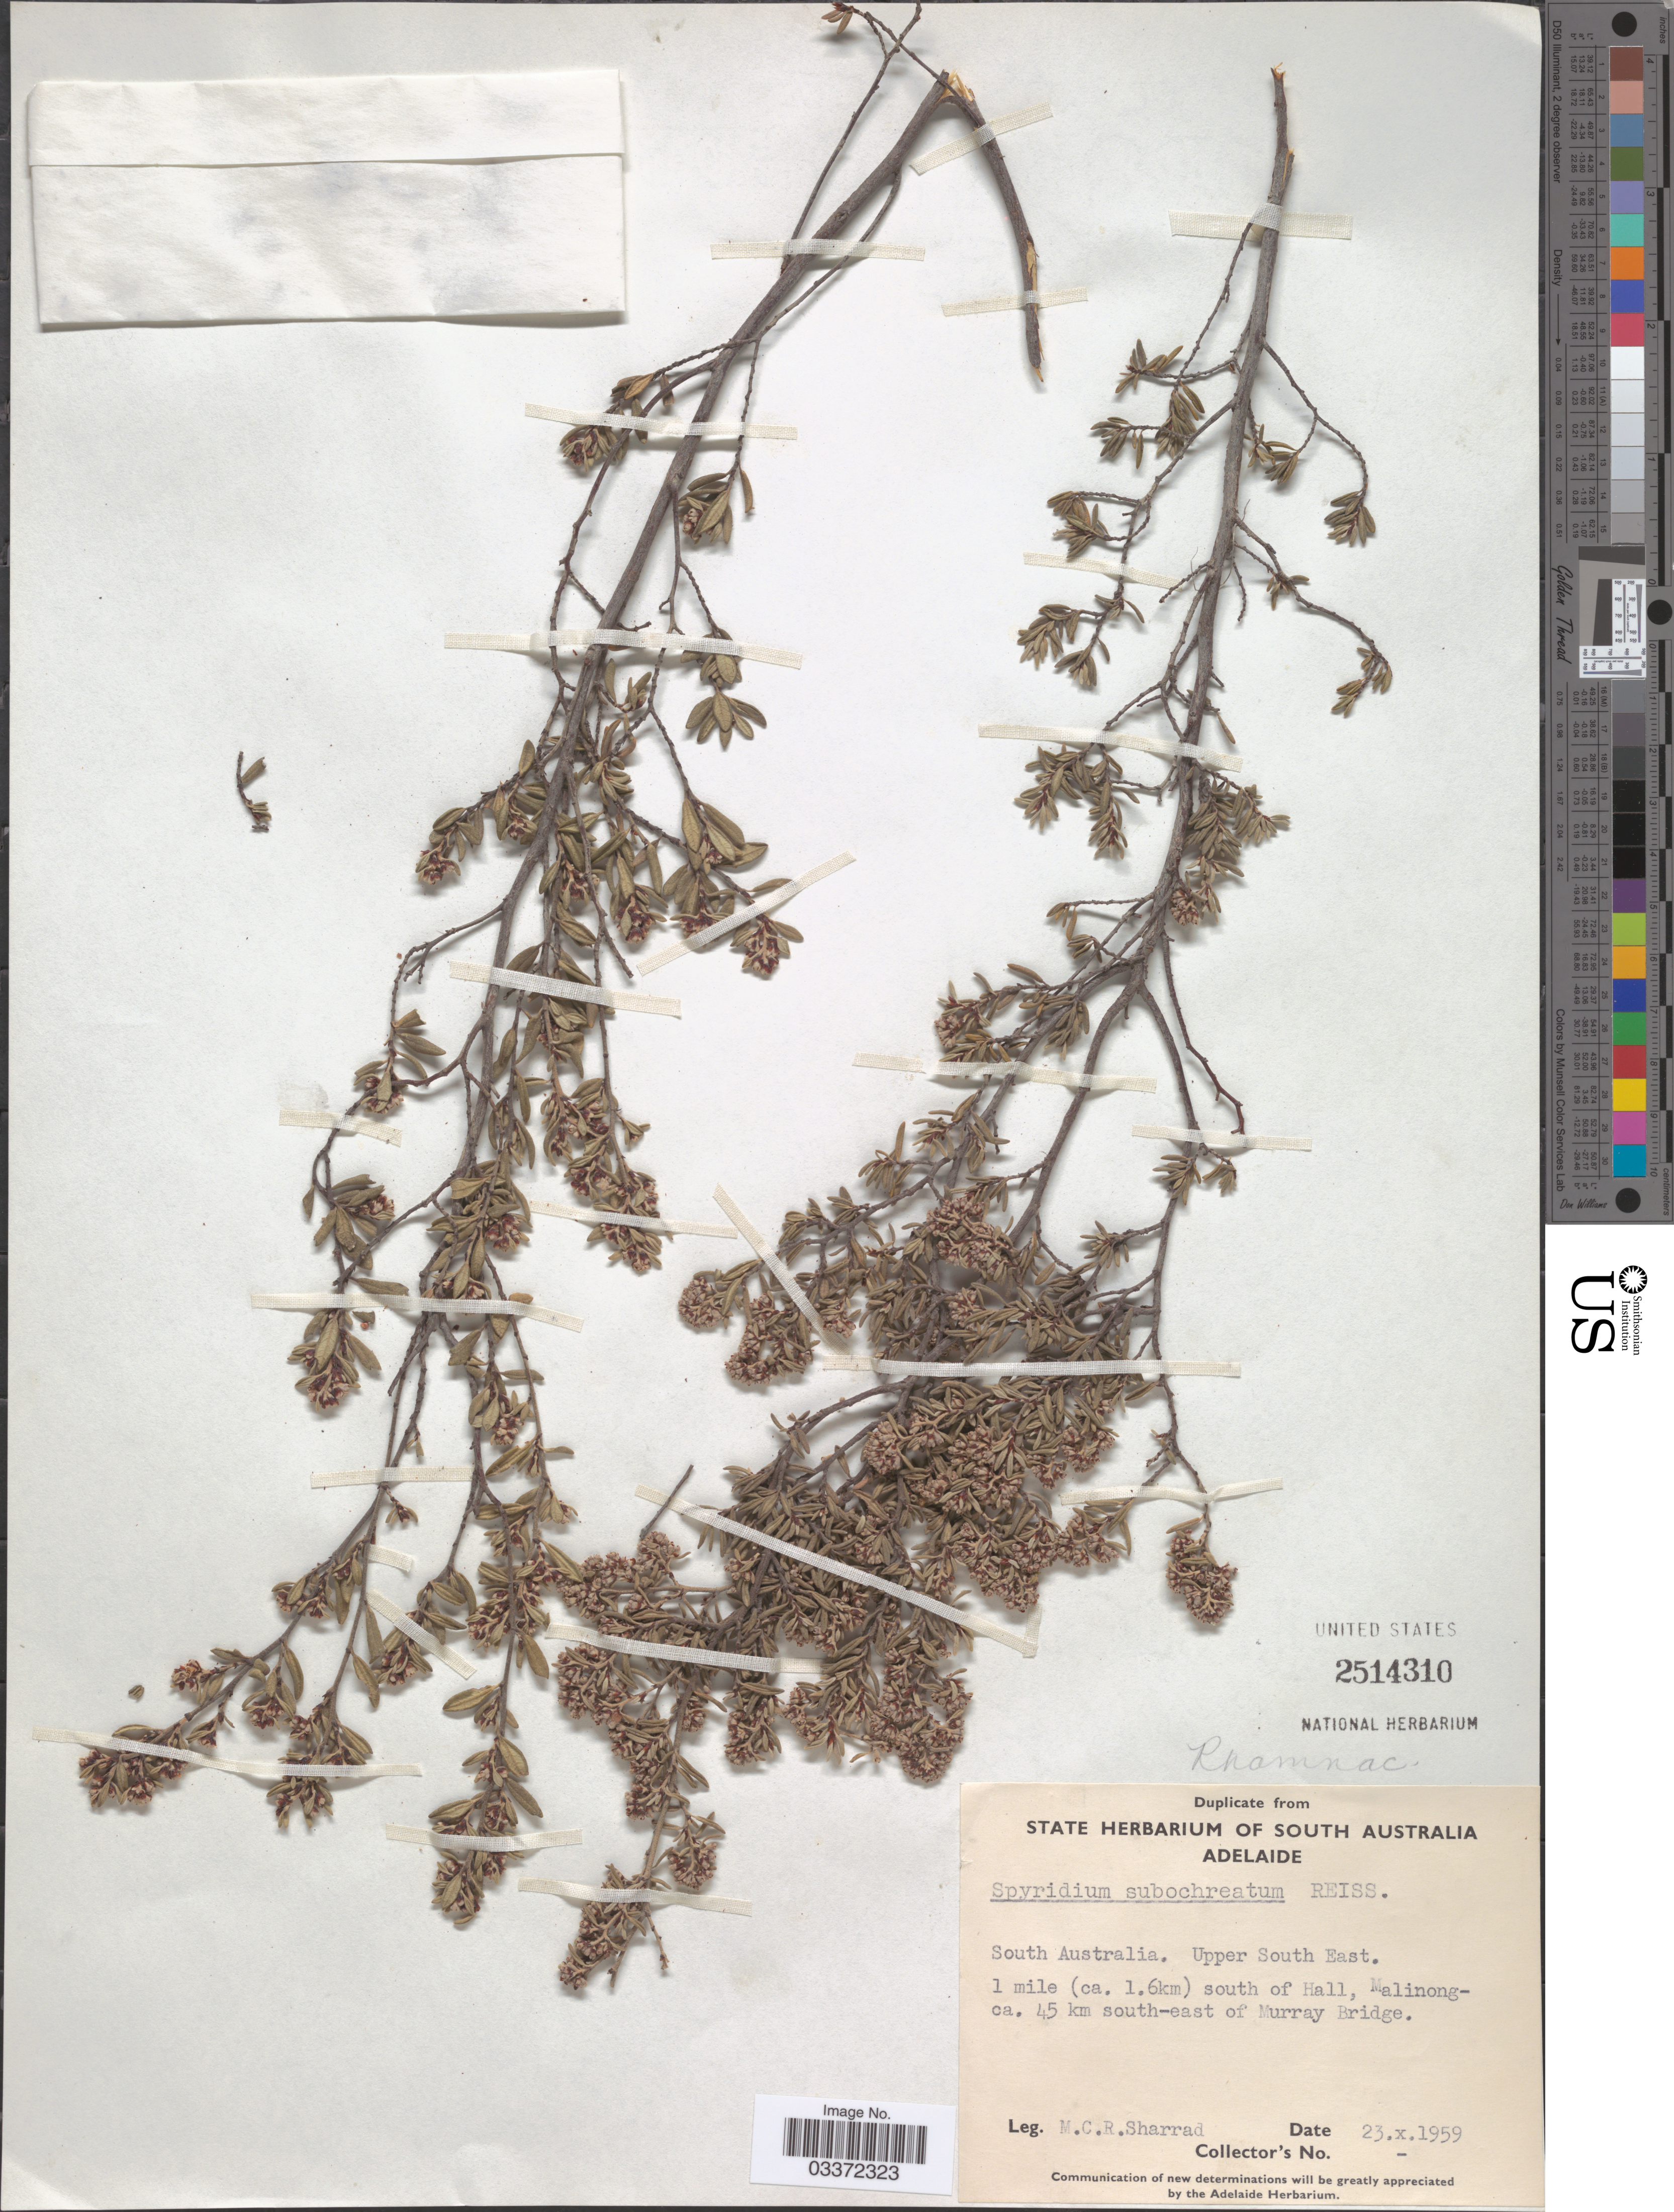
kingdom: Plantae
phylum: Tracheophyta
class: Magnoliopsida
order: Rosales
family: Rhamnaceae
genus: Spyridium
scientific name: Spyridium subochreatum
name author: (F. Muell.) Reissek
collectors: M. Sharrad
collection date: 1959-10-23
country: Australia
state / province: South Australia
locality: Upper South East, 1 mile (ca. 1.6km) south of Hall, Malinong- ca. 45 km south-east of Murray Bridge.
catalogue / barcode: US 2514310